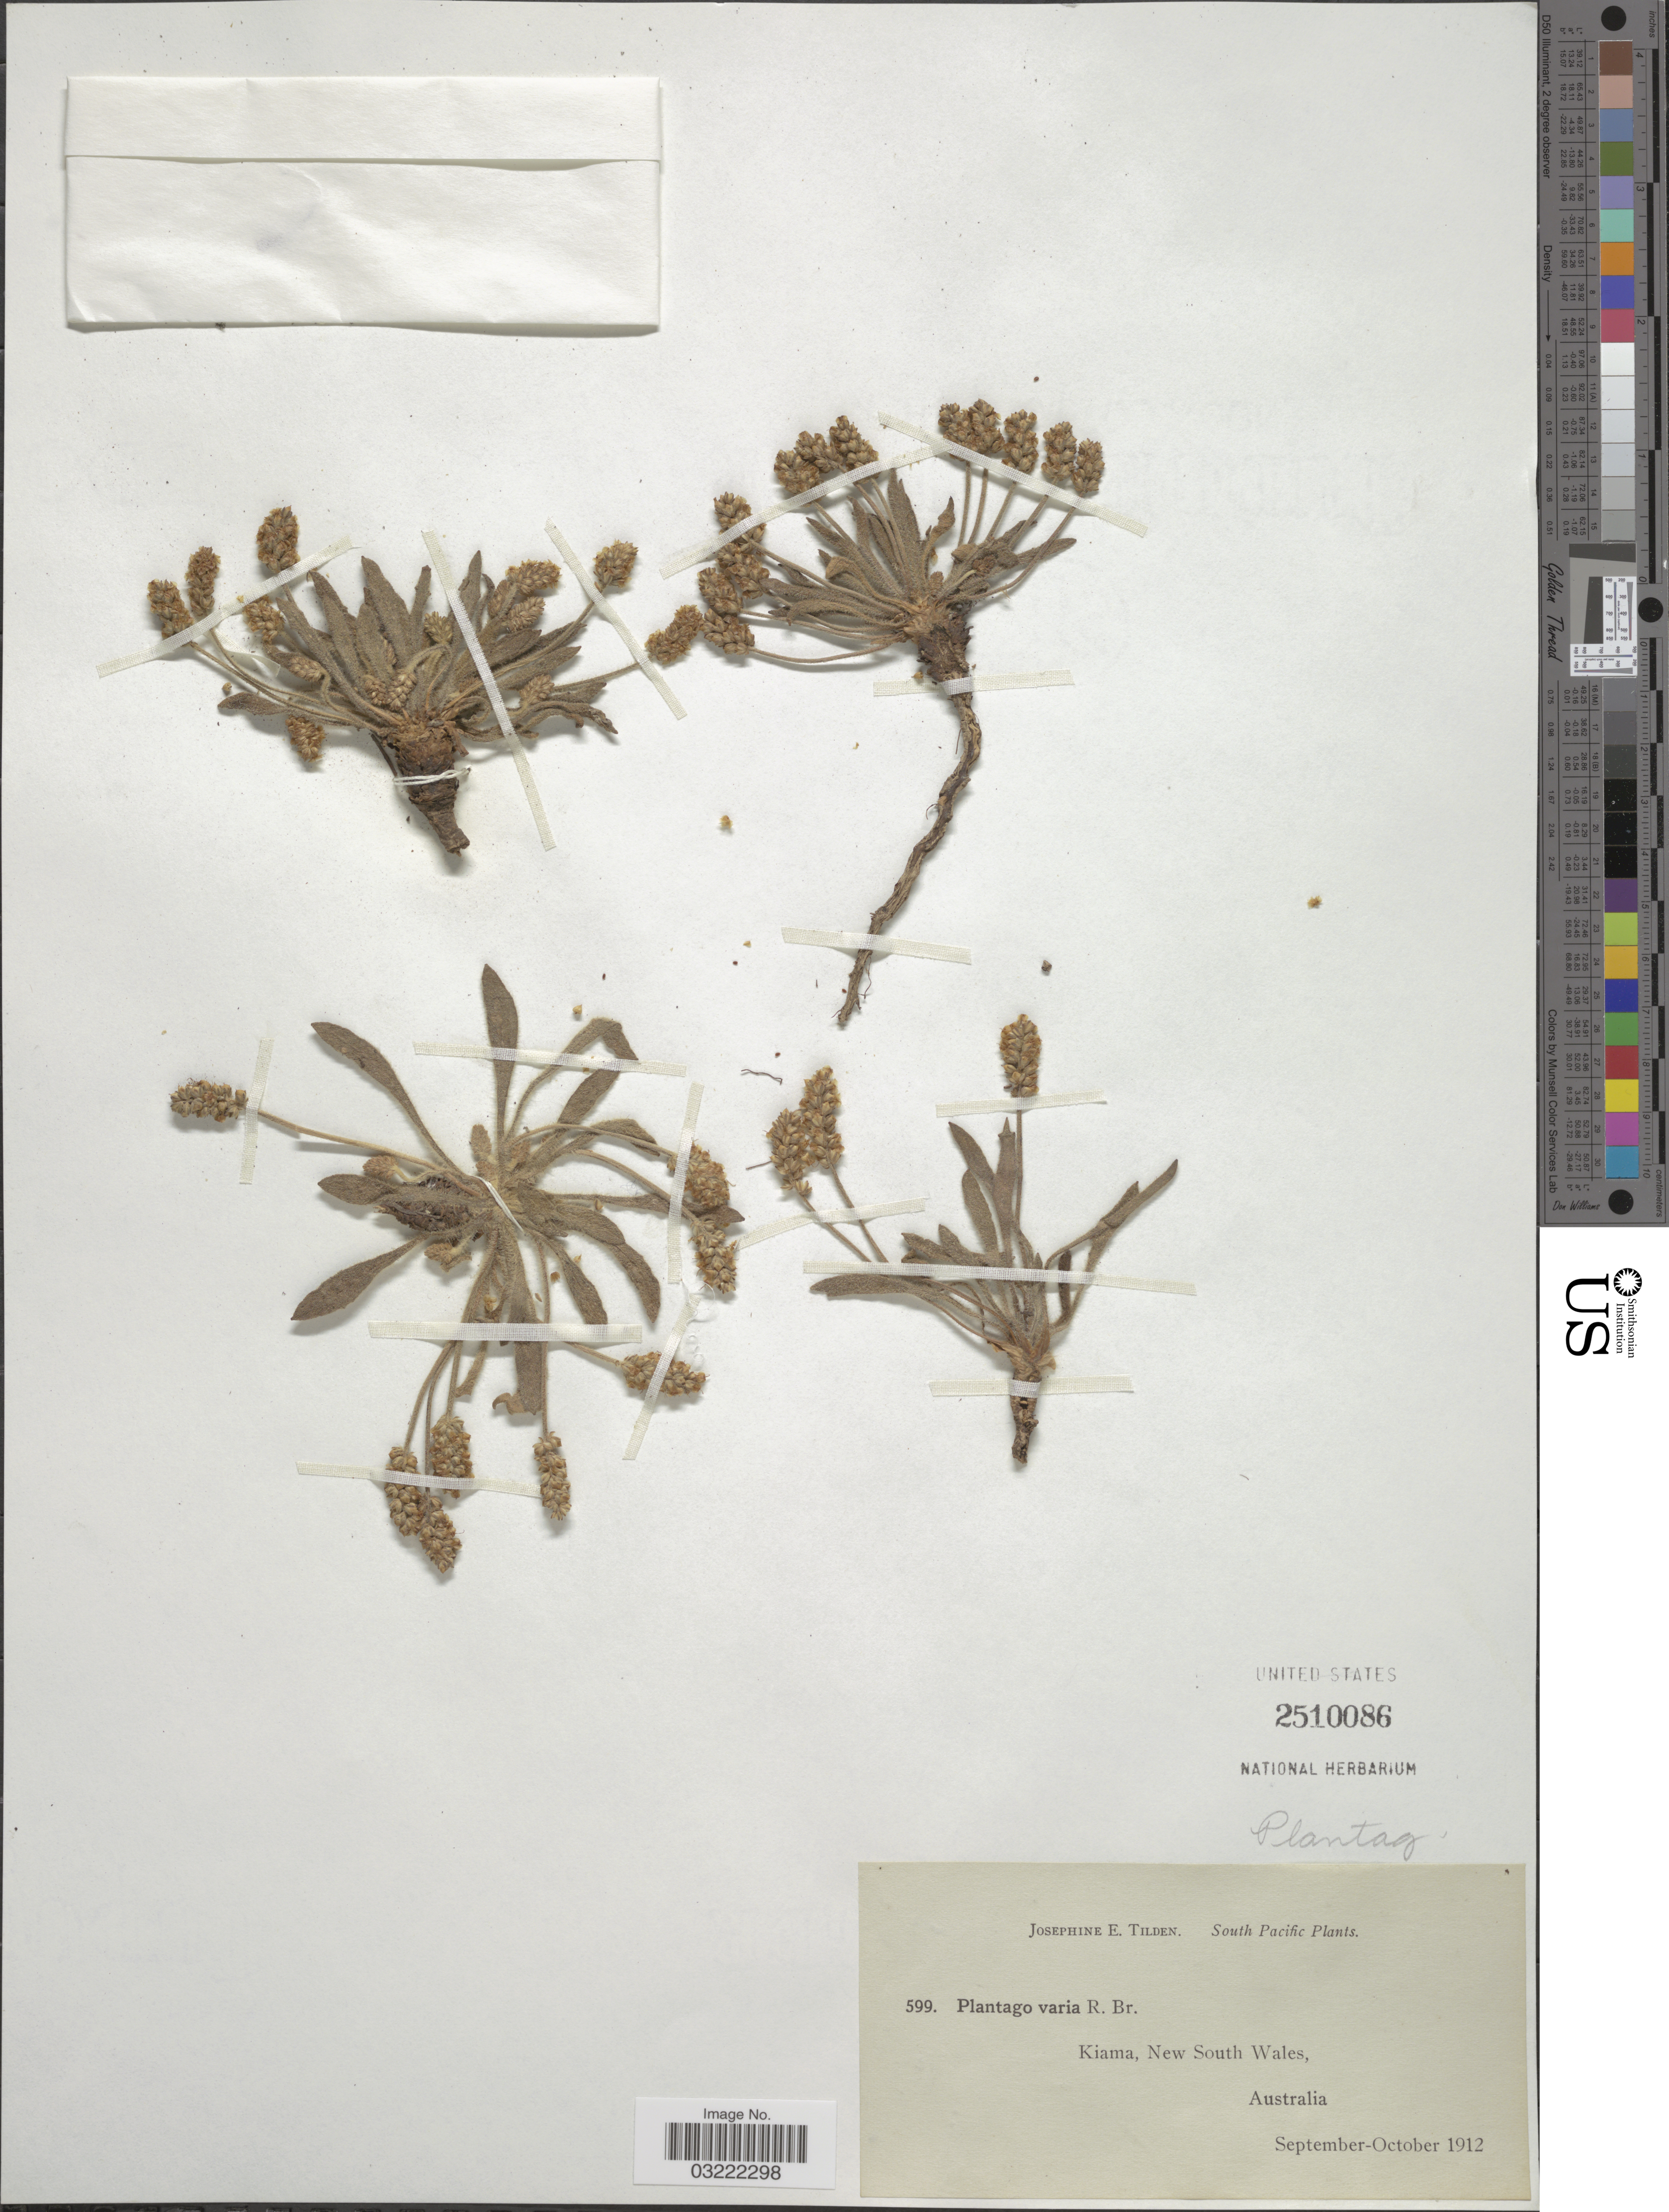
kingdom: Plantae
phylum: Tracheophyta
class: Magnoliopsida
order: Lamiales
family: Plantaginaceae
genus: Plantago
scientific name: Plantago varia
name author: R. Br.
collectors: J. E. Tilden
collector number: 599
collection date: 1912-09/1912-10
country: Australia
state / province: New South Wales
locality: South Pacific, Kiama.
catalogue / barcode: US 2510086